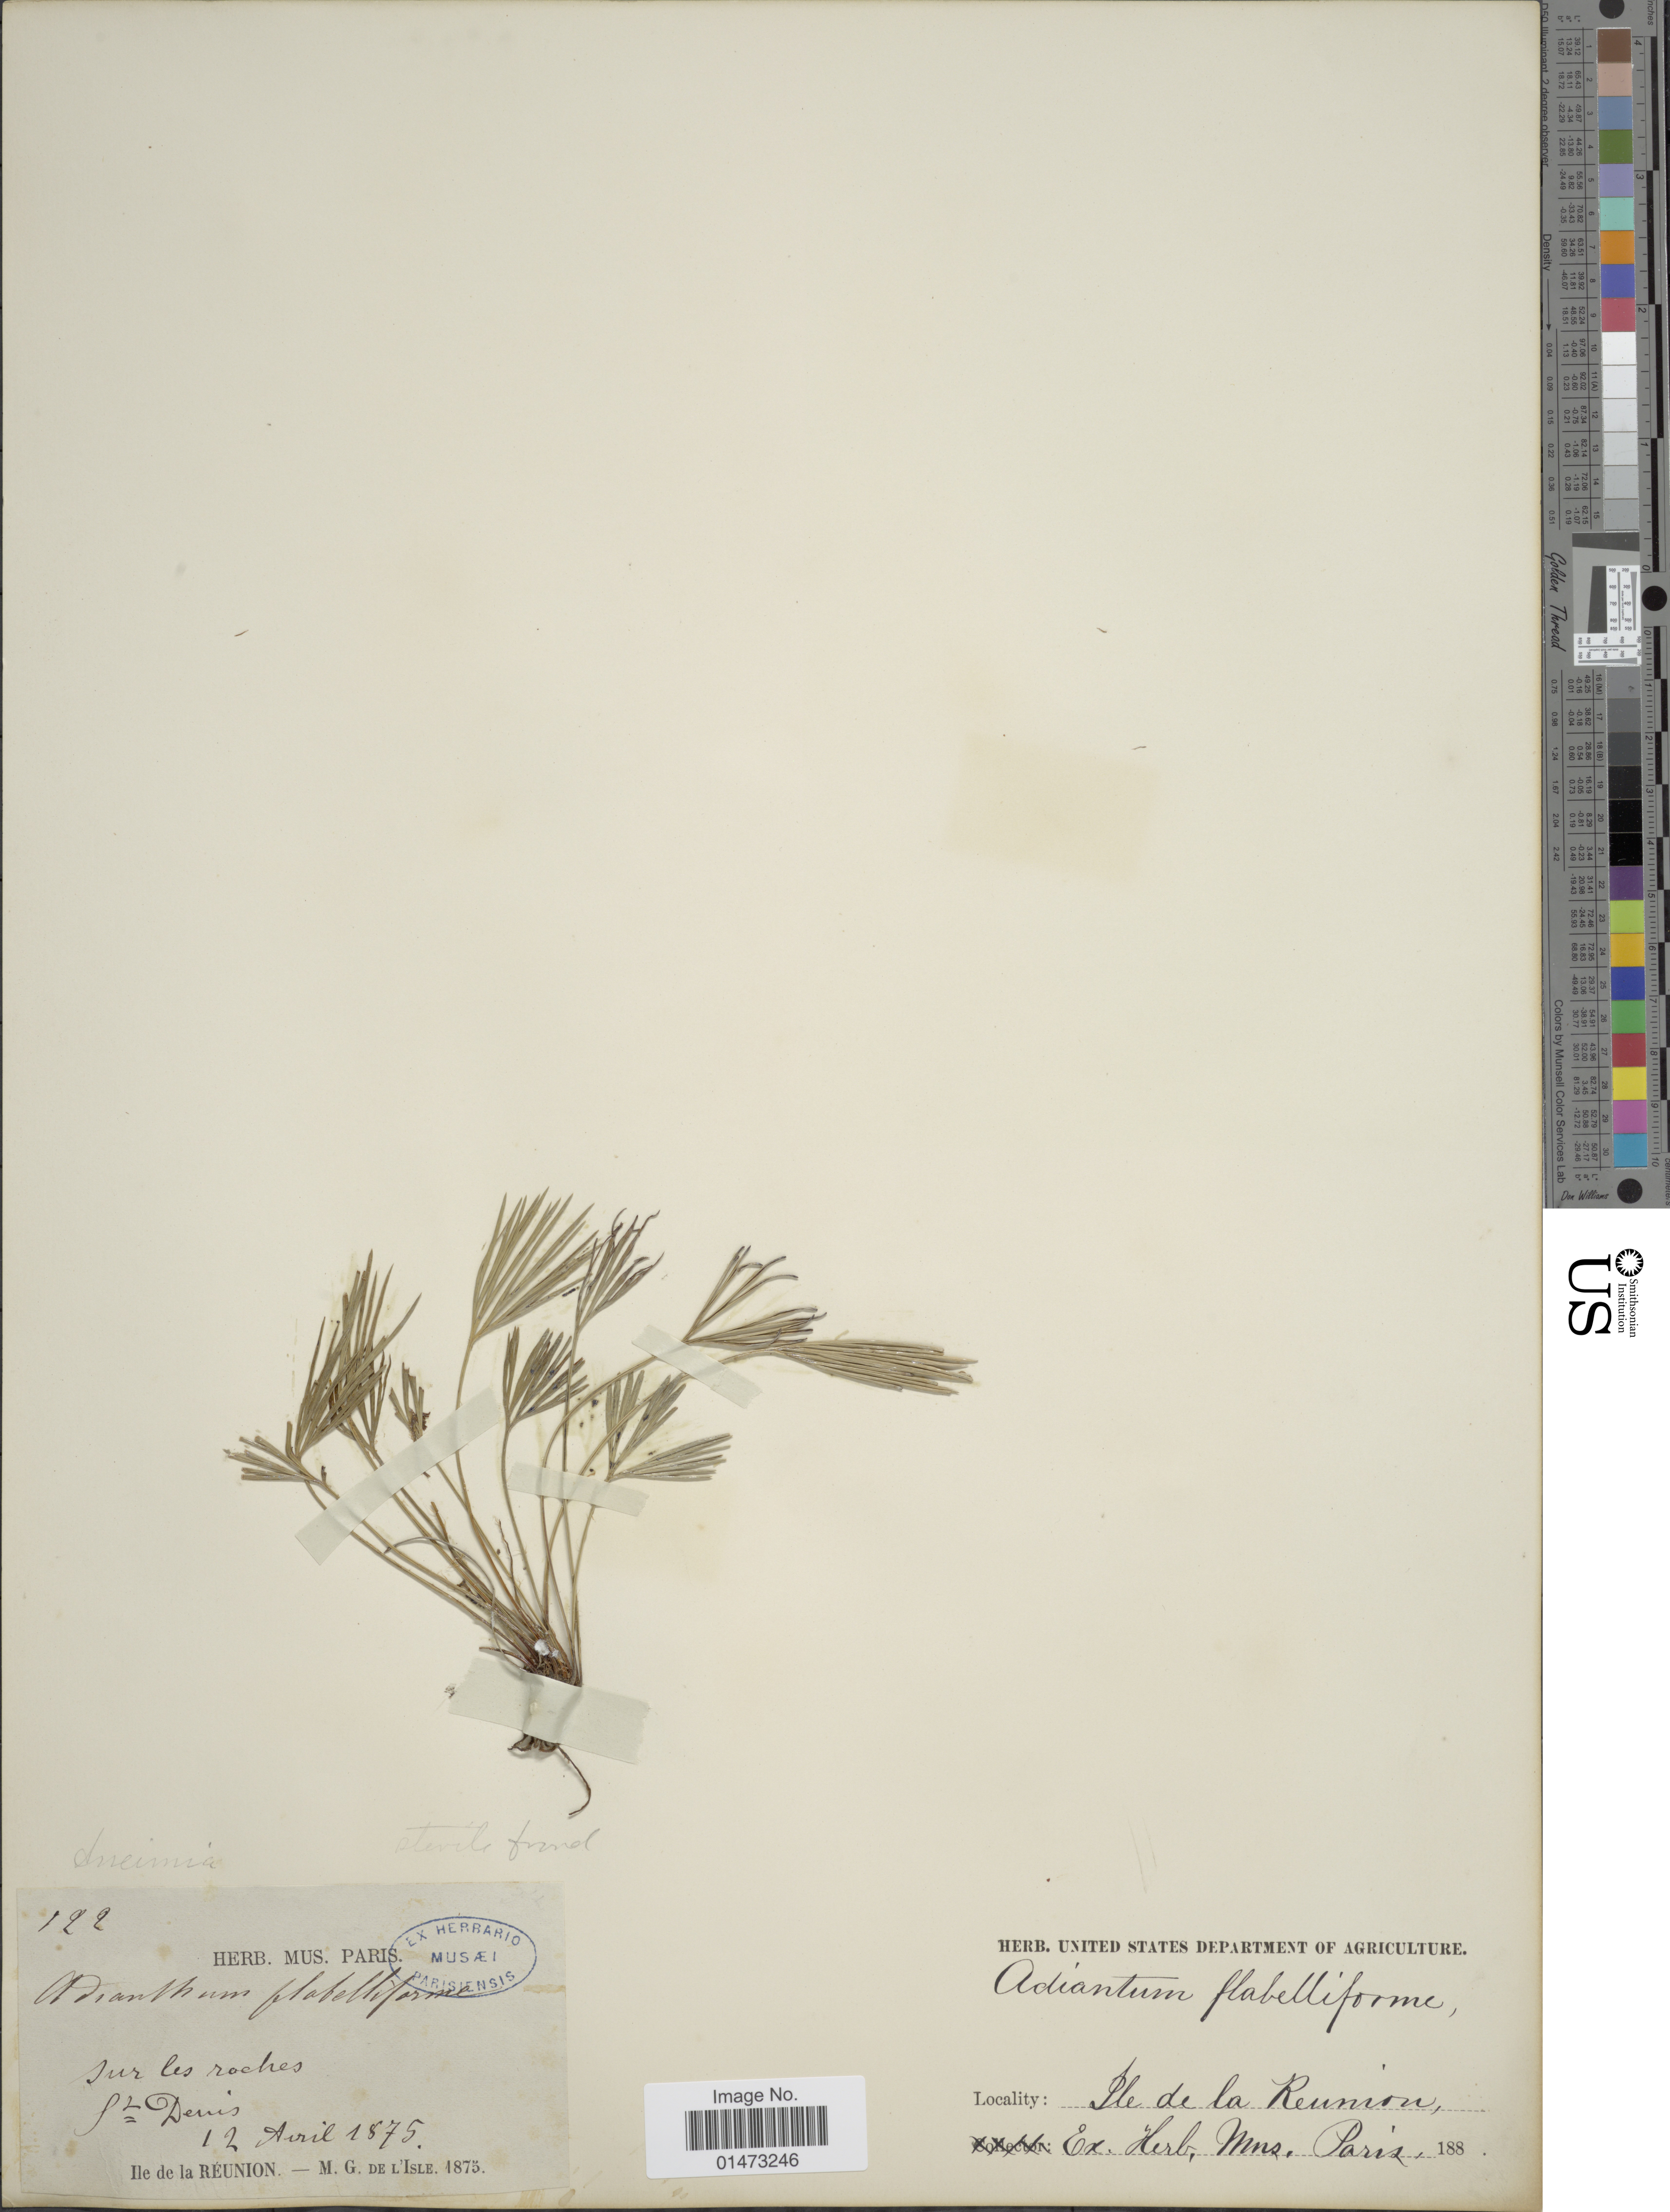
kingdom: Plantae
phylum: Tracheophyta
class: Polypodiopsida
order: Polypodiales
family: Pteridaceae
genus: Actiniopteris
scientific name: Actiniopteris dimorpha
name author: Pic. Serm.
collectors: M. de L'Isle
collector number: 122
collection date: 1875-04-12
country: Reunion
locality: Sur les roches f2 Deris, Ile de la Reunion. [interpreted]